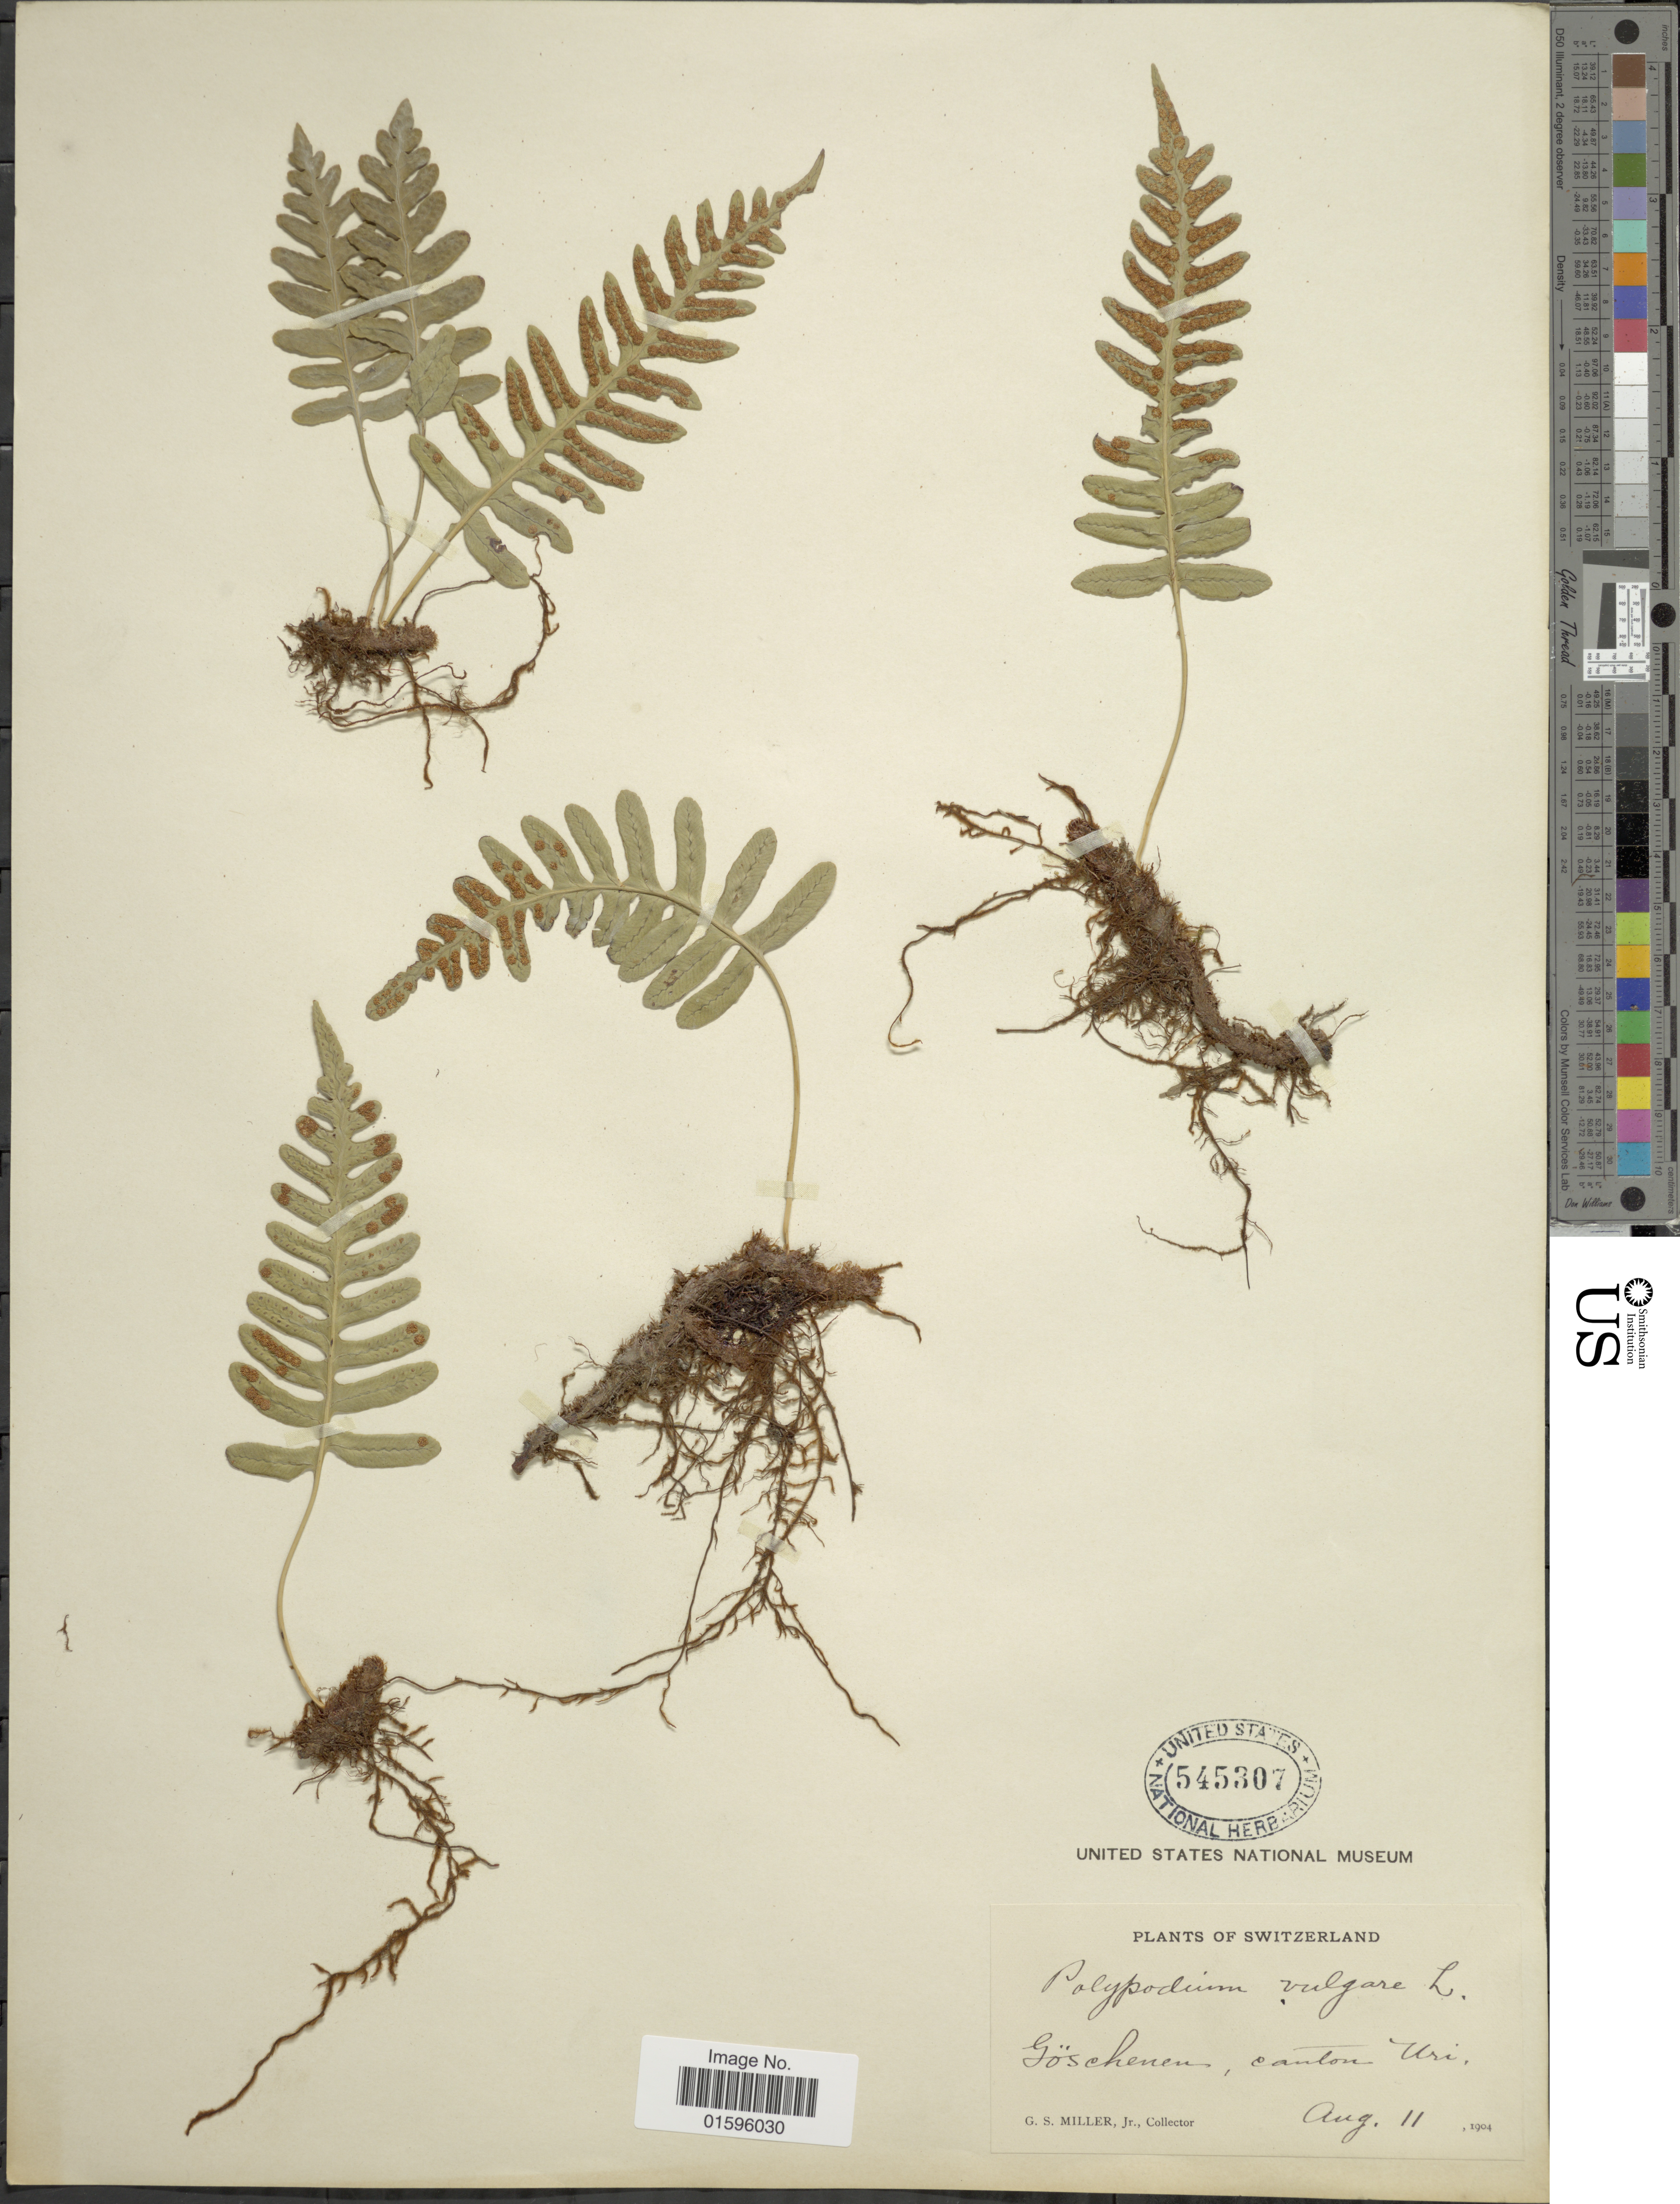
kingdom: Plantae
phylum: Tracheophyta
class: Polypodiopsida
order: Polypodiales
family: Polypodiaceae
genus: Polypodium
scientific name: Polypodium vulgare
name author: L.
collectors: G. S. Miller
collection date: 1904-08-11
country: Switzerland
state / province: Uri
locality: Göschenen, canton Uri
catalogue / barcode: US 545307